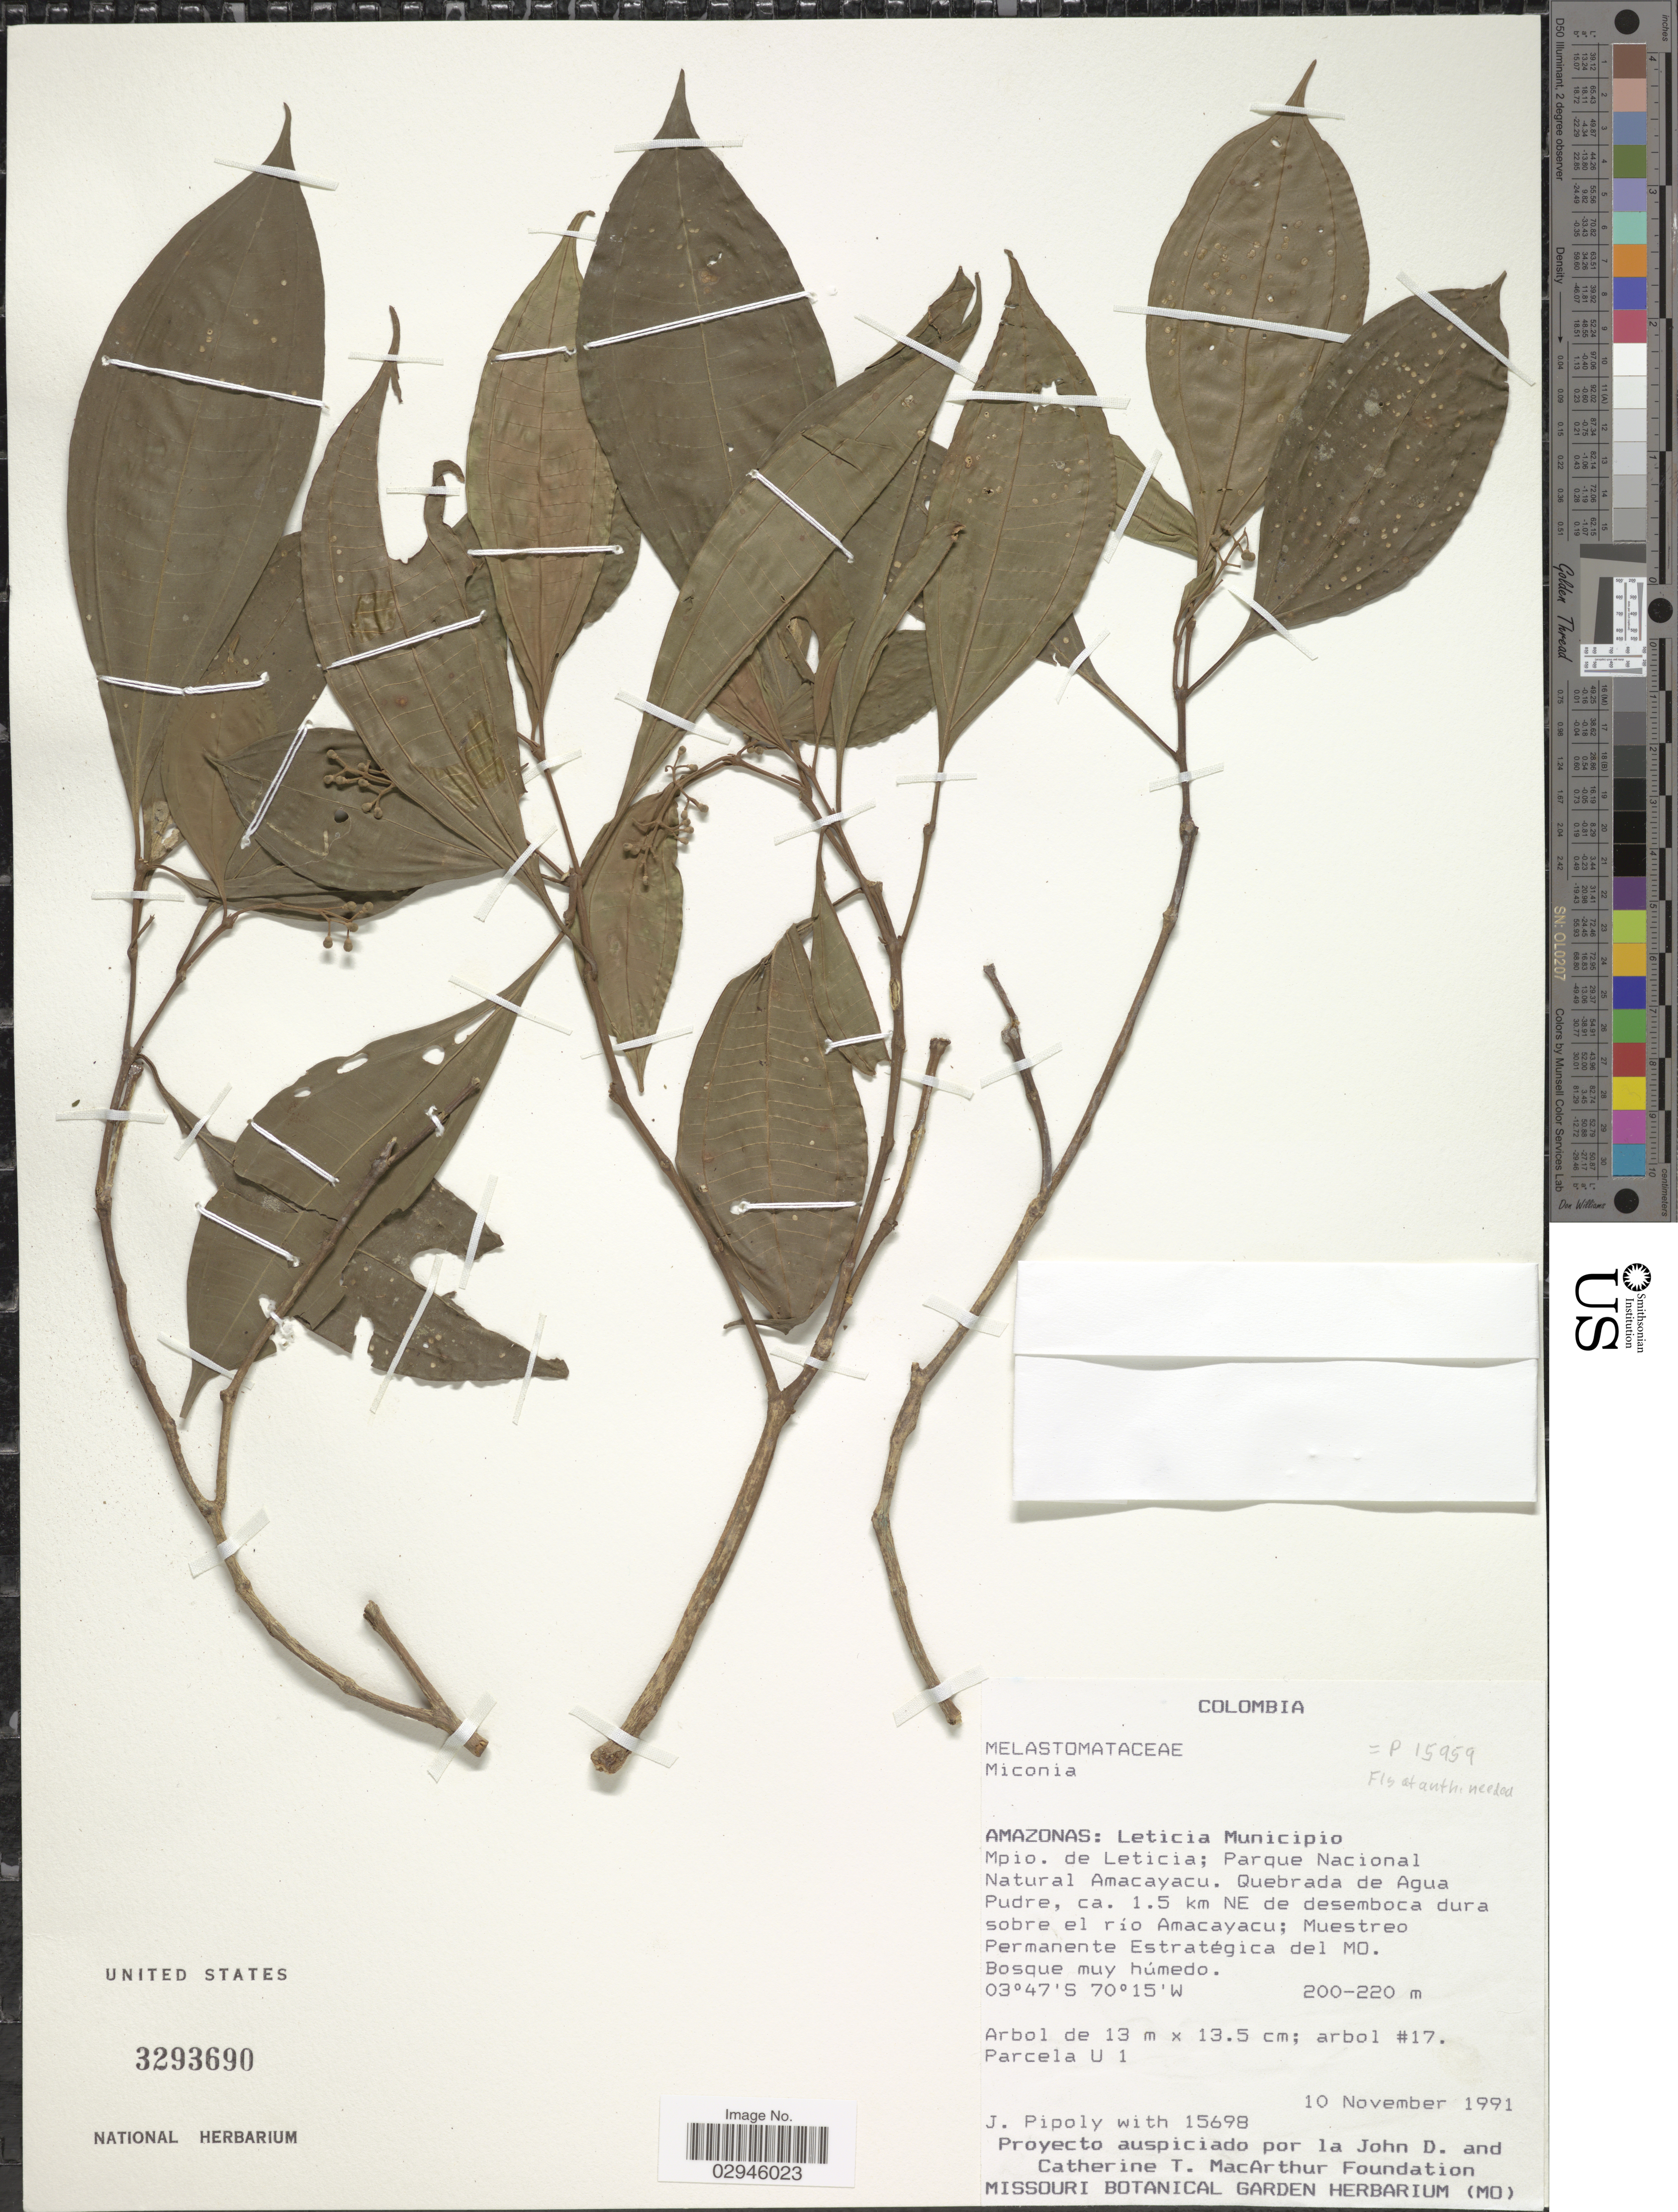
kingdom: Plantae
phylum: Tracheophyta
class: Magnoliopsida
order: Myrtales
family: Melastomataceae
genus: Miconia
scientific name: Miconia sp.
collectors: J. J. Pipoly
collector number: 15698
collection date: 1991-11-10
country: Colombia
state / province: Amazônas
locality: Leticia Municipio. Mpio. de Leticia; Parque Nacional Natural Amacayacu. Quebrada de Agua Pudre, ca. 1.5 km NE de desemboca dura sobre el río Amacayacu; Muestreo Permanente Estratégica del MO.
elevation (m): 200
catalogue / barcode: US 3293690